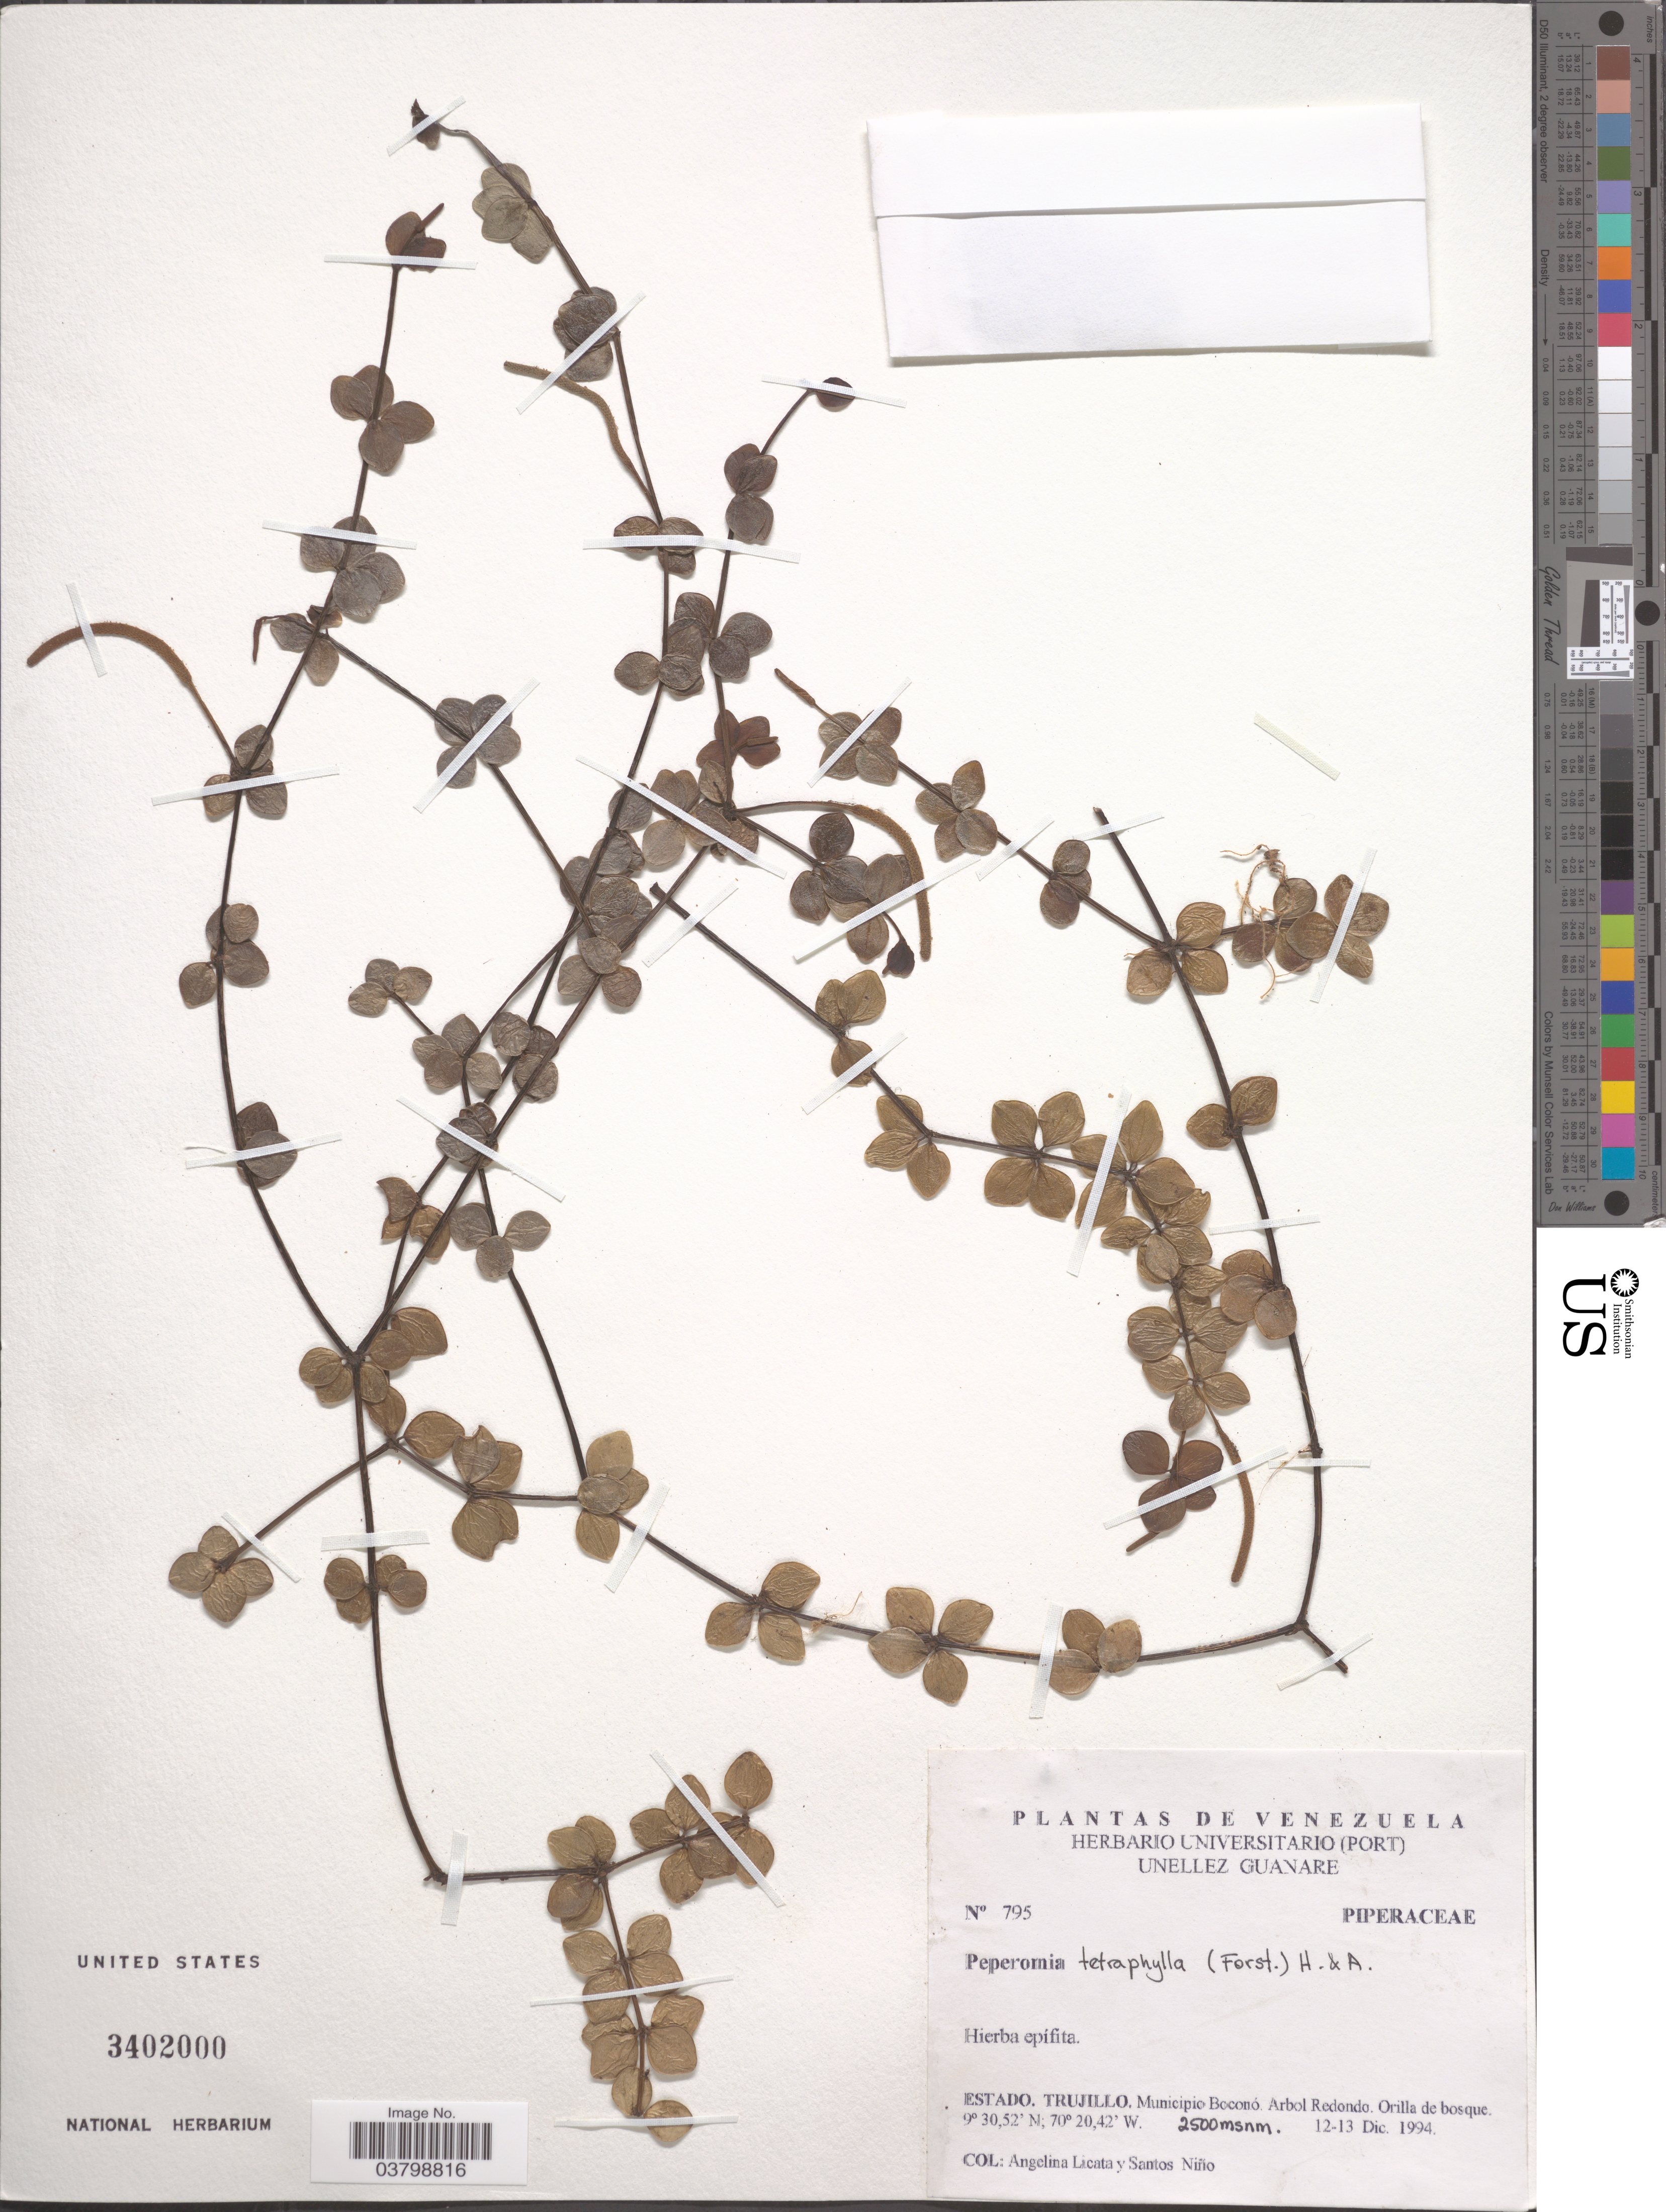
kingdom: Plantae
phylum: Tracheophyta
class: Magnoliopsida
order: Piperales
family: Piperaceae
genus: Peperomia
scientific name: Peperomia tetraphylla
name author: (G. Forst.) Hook. & Arn.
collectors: A. Licata & S. M. Niño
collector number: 795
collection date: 1994-12-12/1994-12-13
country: Venezuela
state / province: Trujillo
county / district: Boconó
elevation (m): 2500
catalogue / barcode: US 3402000